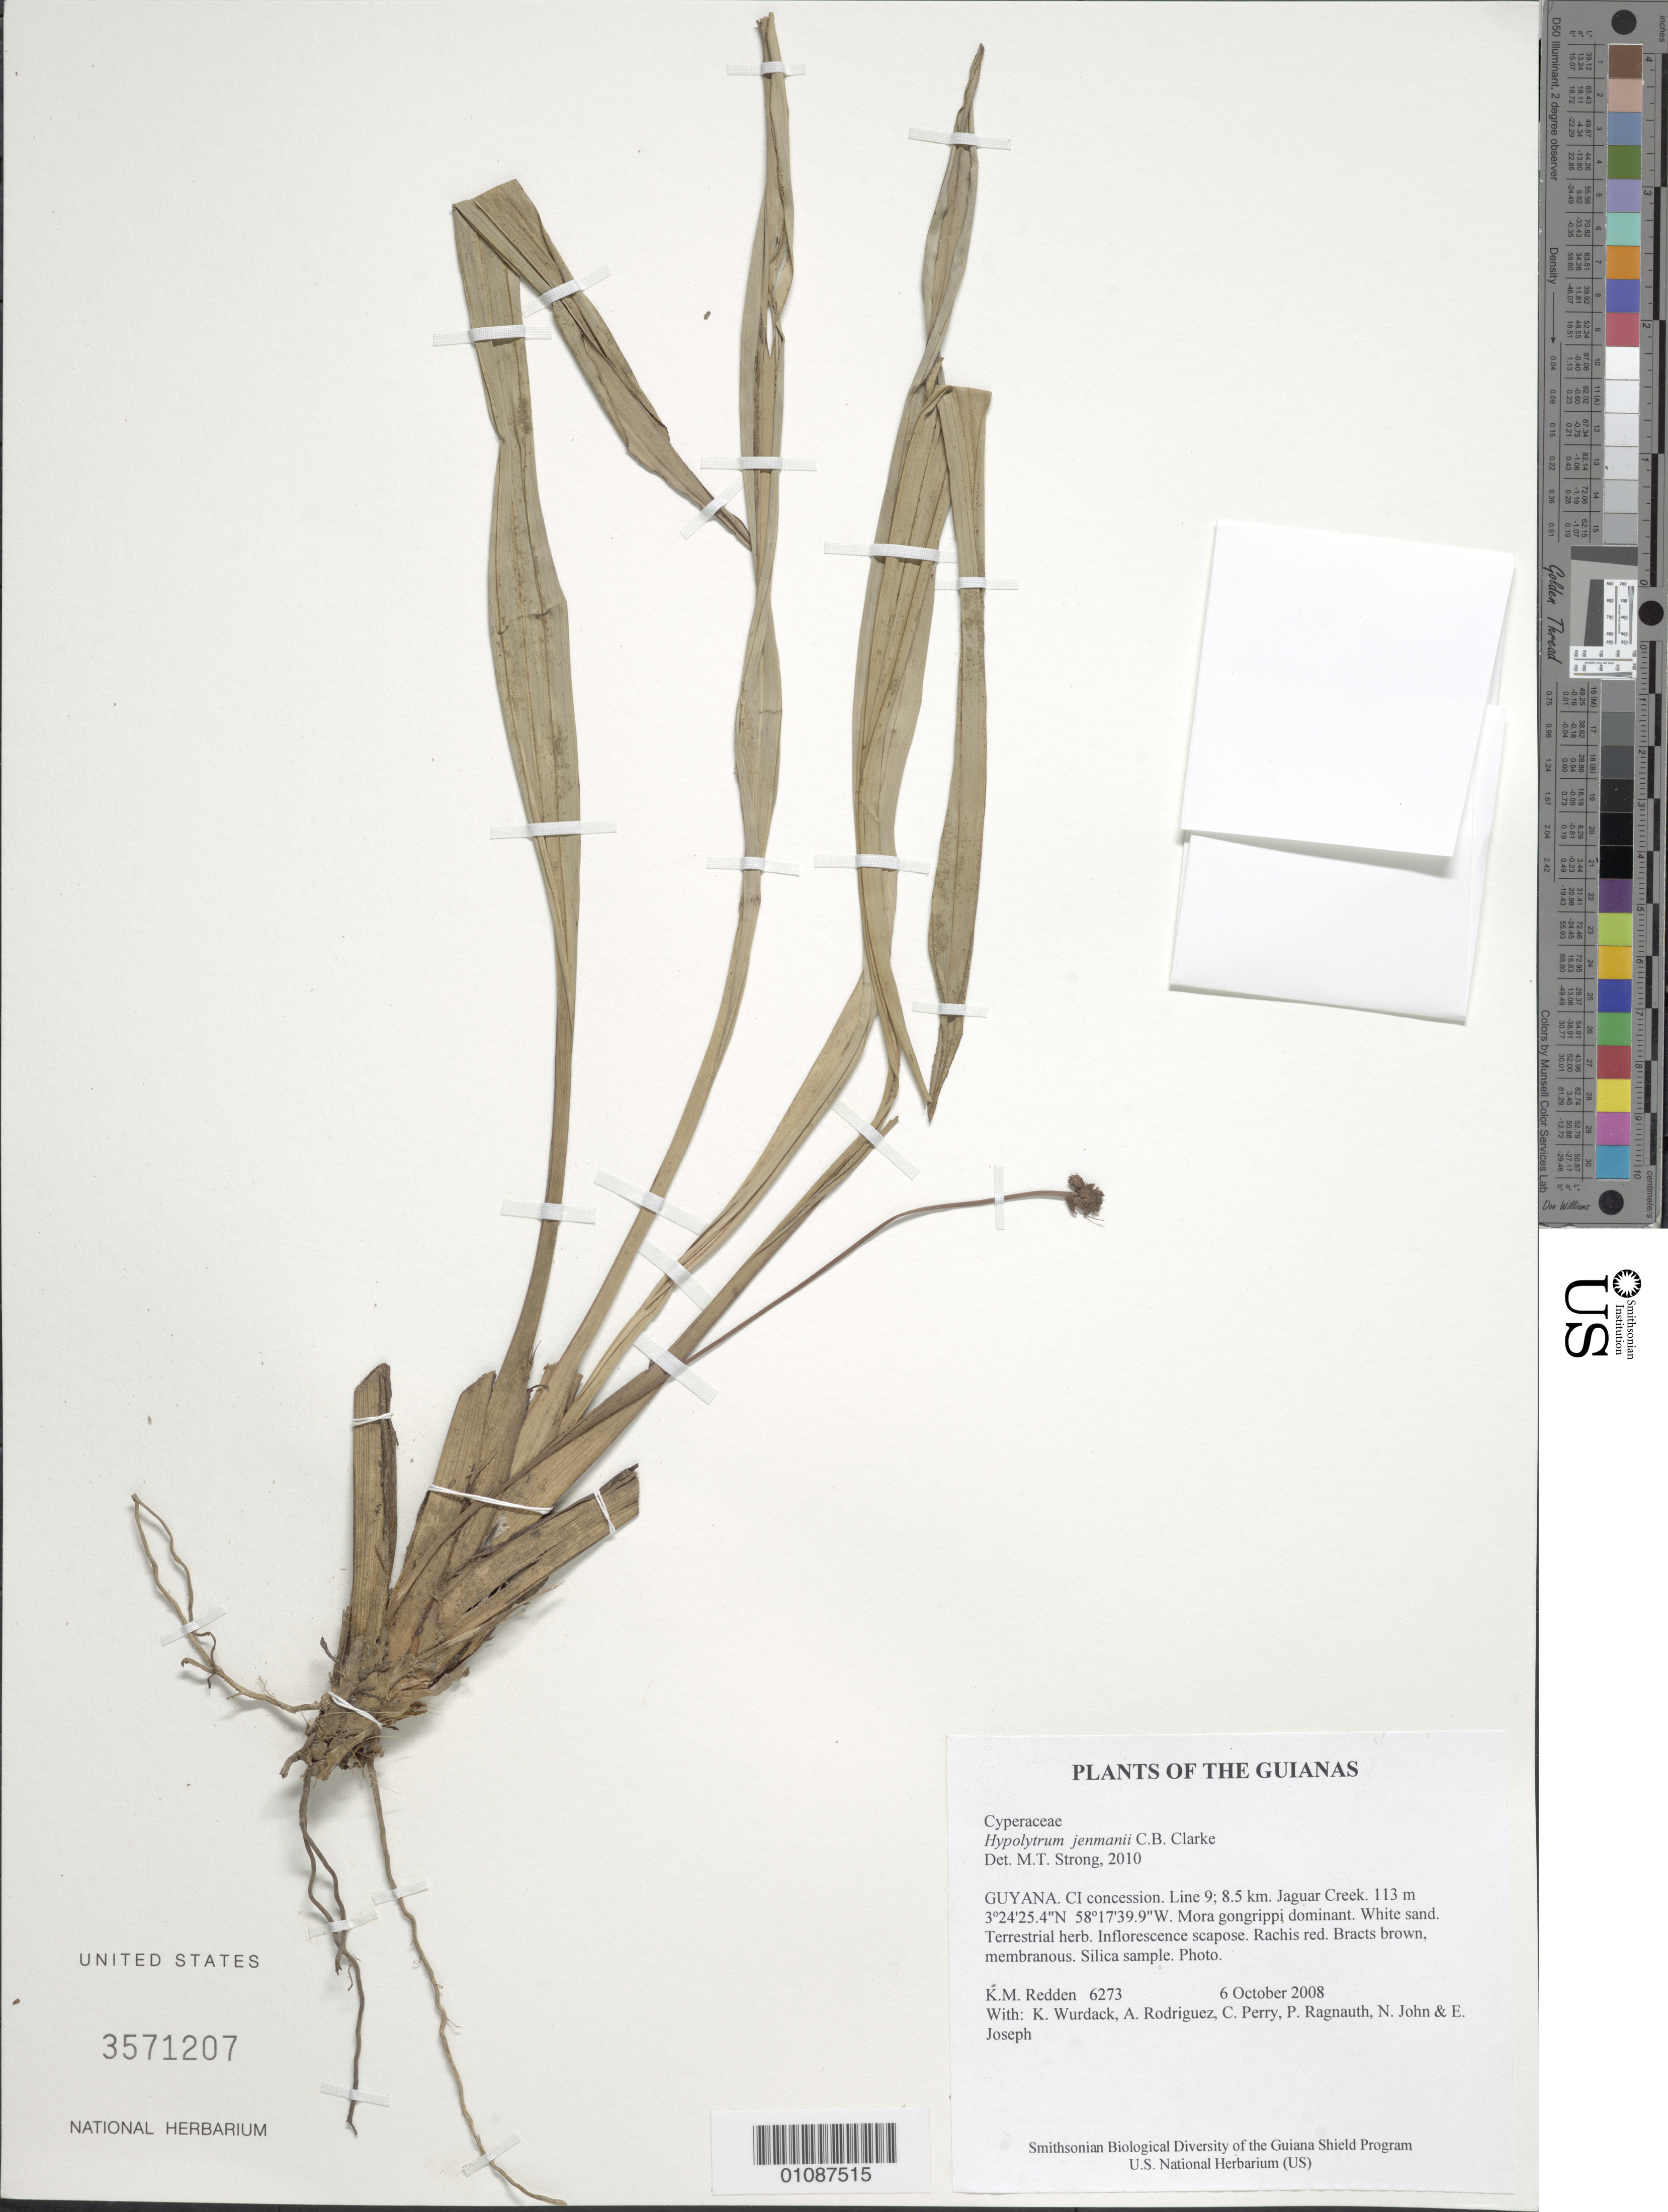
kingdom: Plantae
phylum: Tracheophyta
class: Liliopsida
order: Poales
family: Cyperaceae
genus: Hypolytrum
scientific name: Hypolytrum jenmanii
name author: C.B. Clarke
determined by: Strong, M. T., (US), Smithsonian Institution - National Museum of Natural History (UNITED STATES)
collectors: K. M. Redden, K. Wurdack, A. Rodriguez, C. Perry, P. Ragnauth, N. John & E. Joseph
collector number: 6273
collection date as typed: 6 October 2008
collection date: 2008-10-06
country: Guyana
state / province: U. Takutu-U. Essequibo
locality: CI concession. Line 9; 8.5 km. Jaguar Creek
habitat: Mora gongrippi dominant. White sand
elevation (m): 113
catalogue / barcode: US 3571207